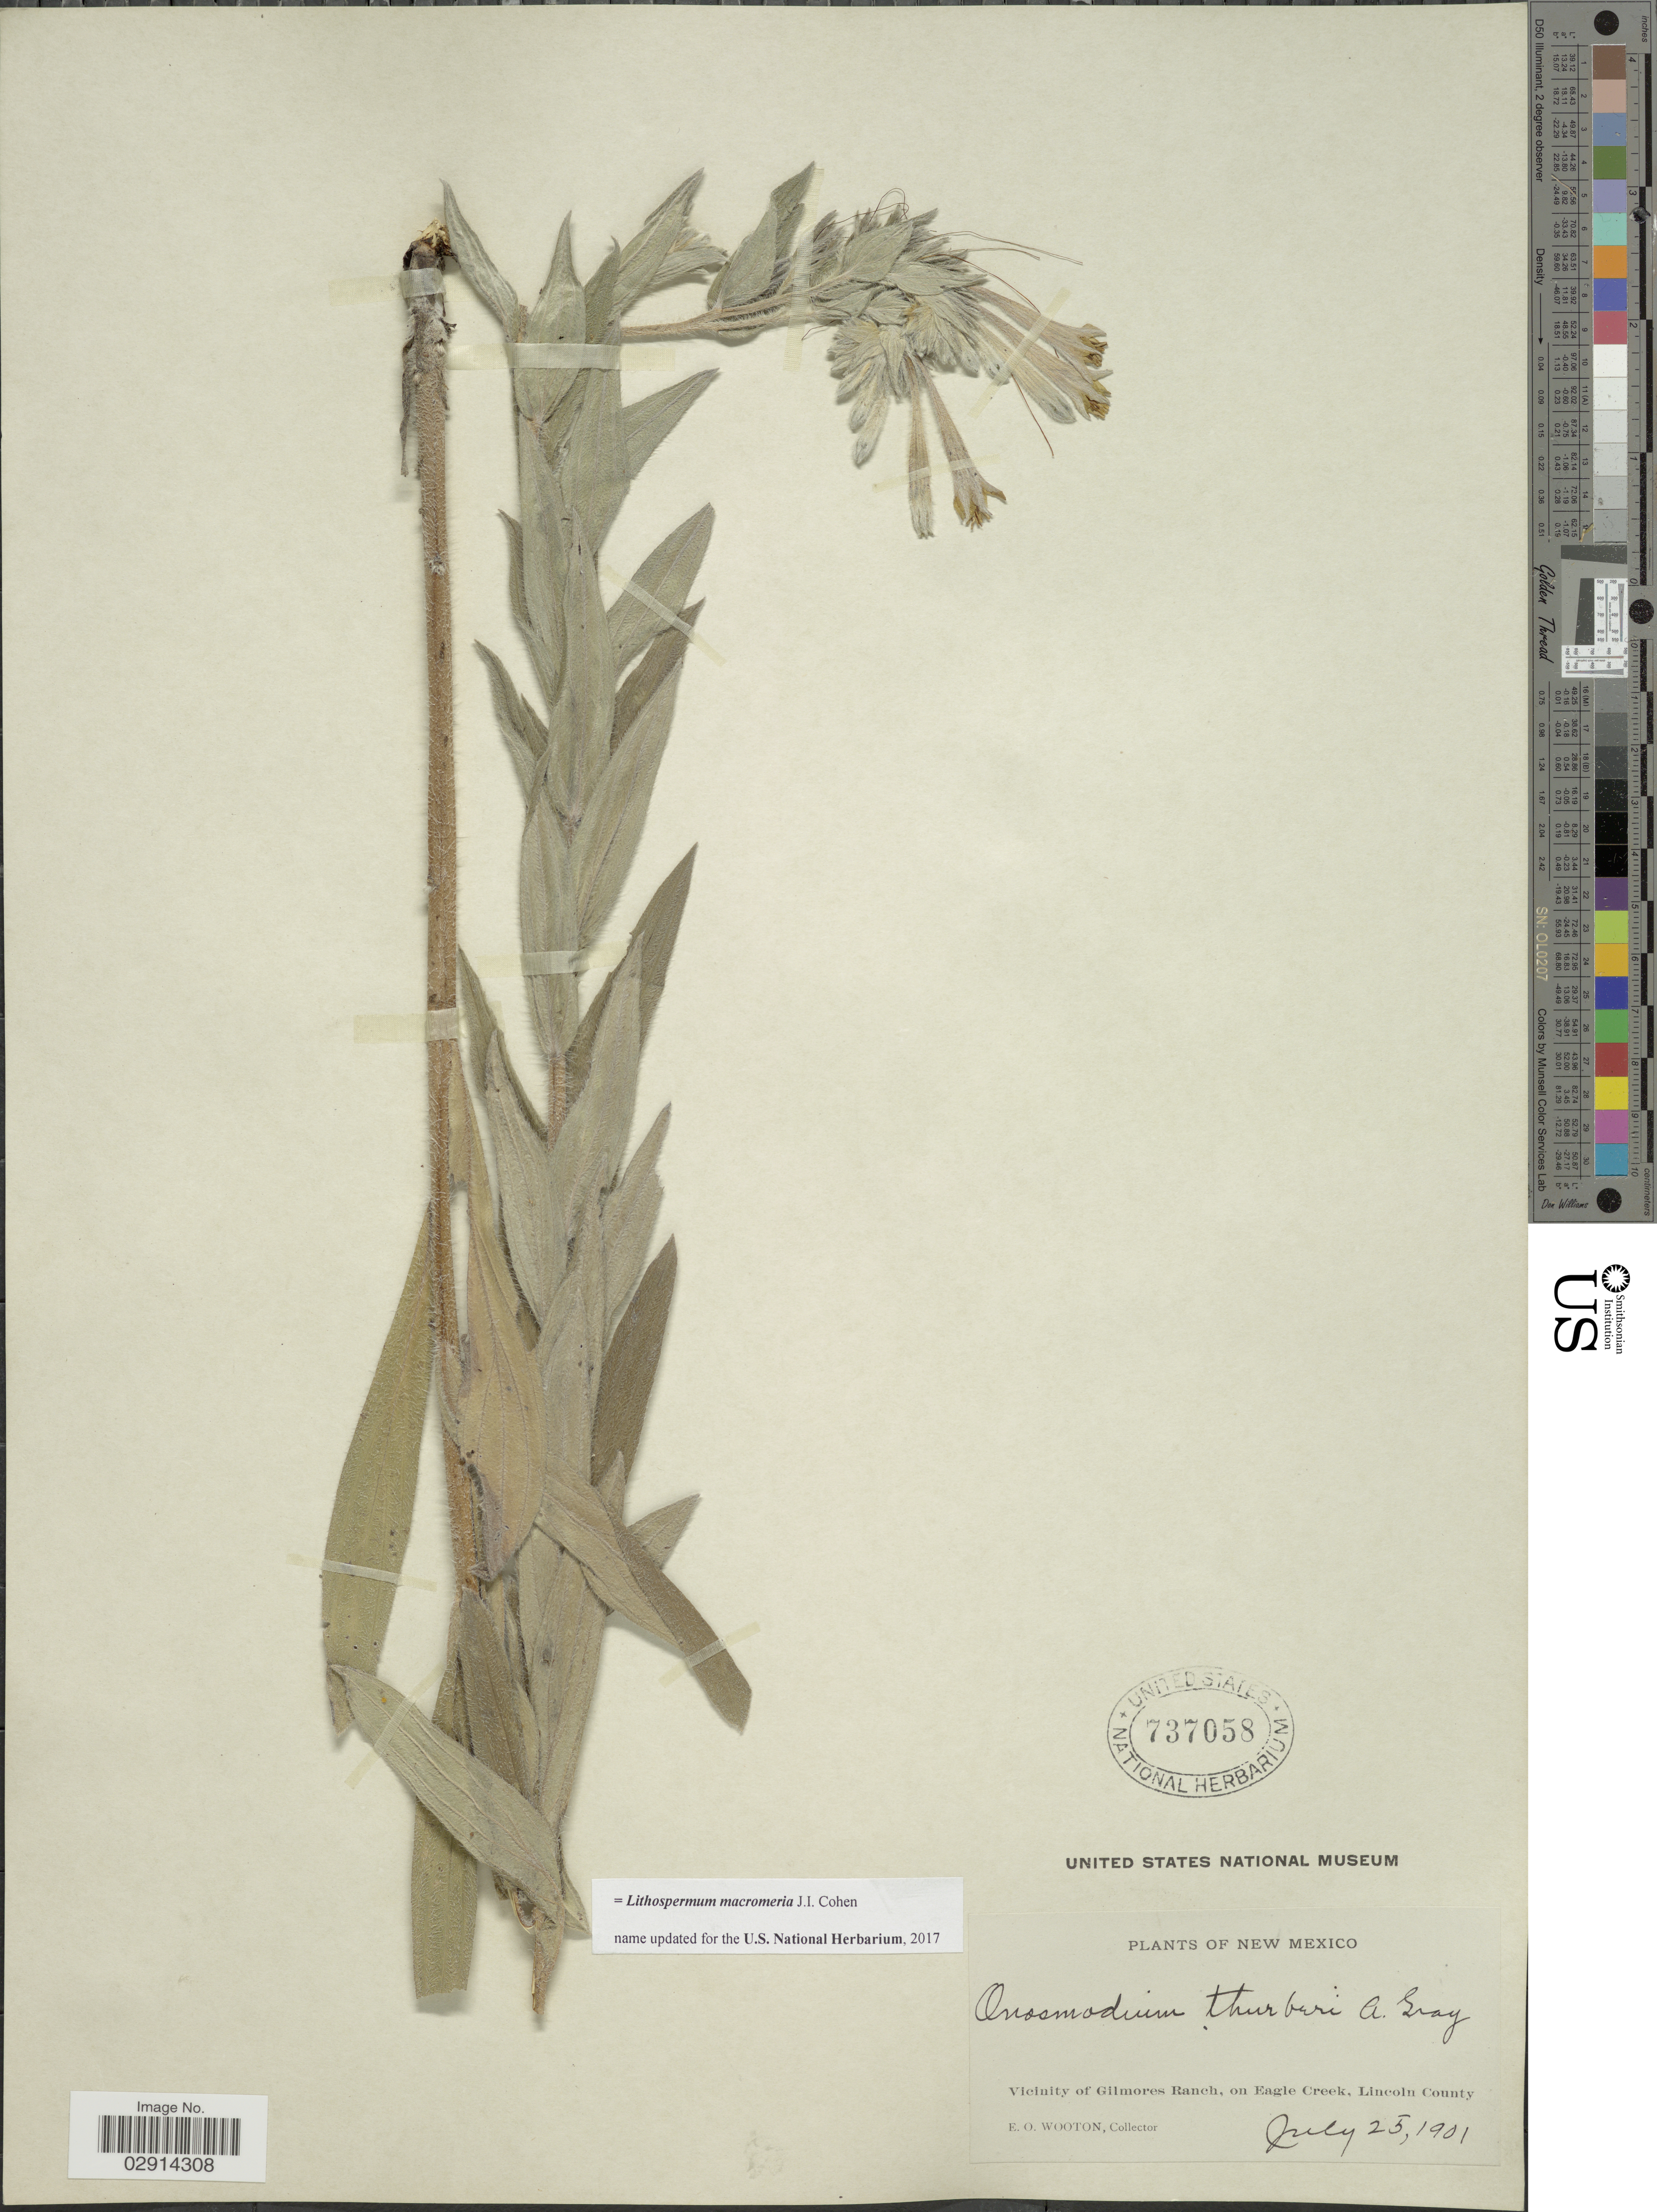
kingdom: Plantae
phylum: Tracheophyta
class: Magnoliopsida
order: Boraginales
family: Boraginaceae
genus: Lithospermum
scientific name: Lithospermum macromeria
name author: Cohen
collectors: E. O. Wooton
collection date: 1901-07-25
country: United States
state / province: New Mexico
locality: Vicinity of Gilmores Ranch, on Eagle Creek, Lincoln County.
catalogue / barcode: US 737058